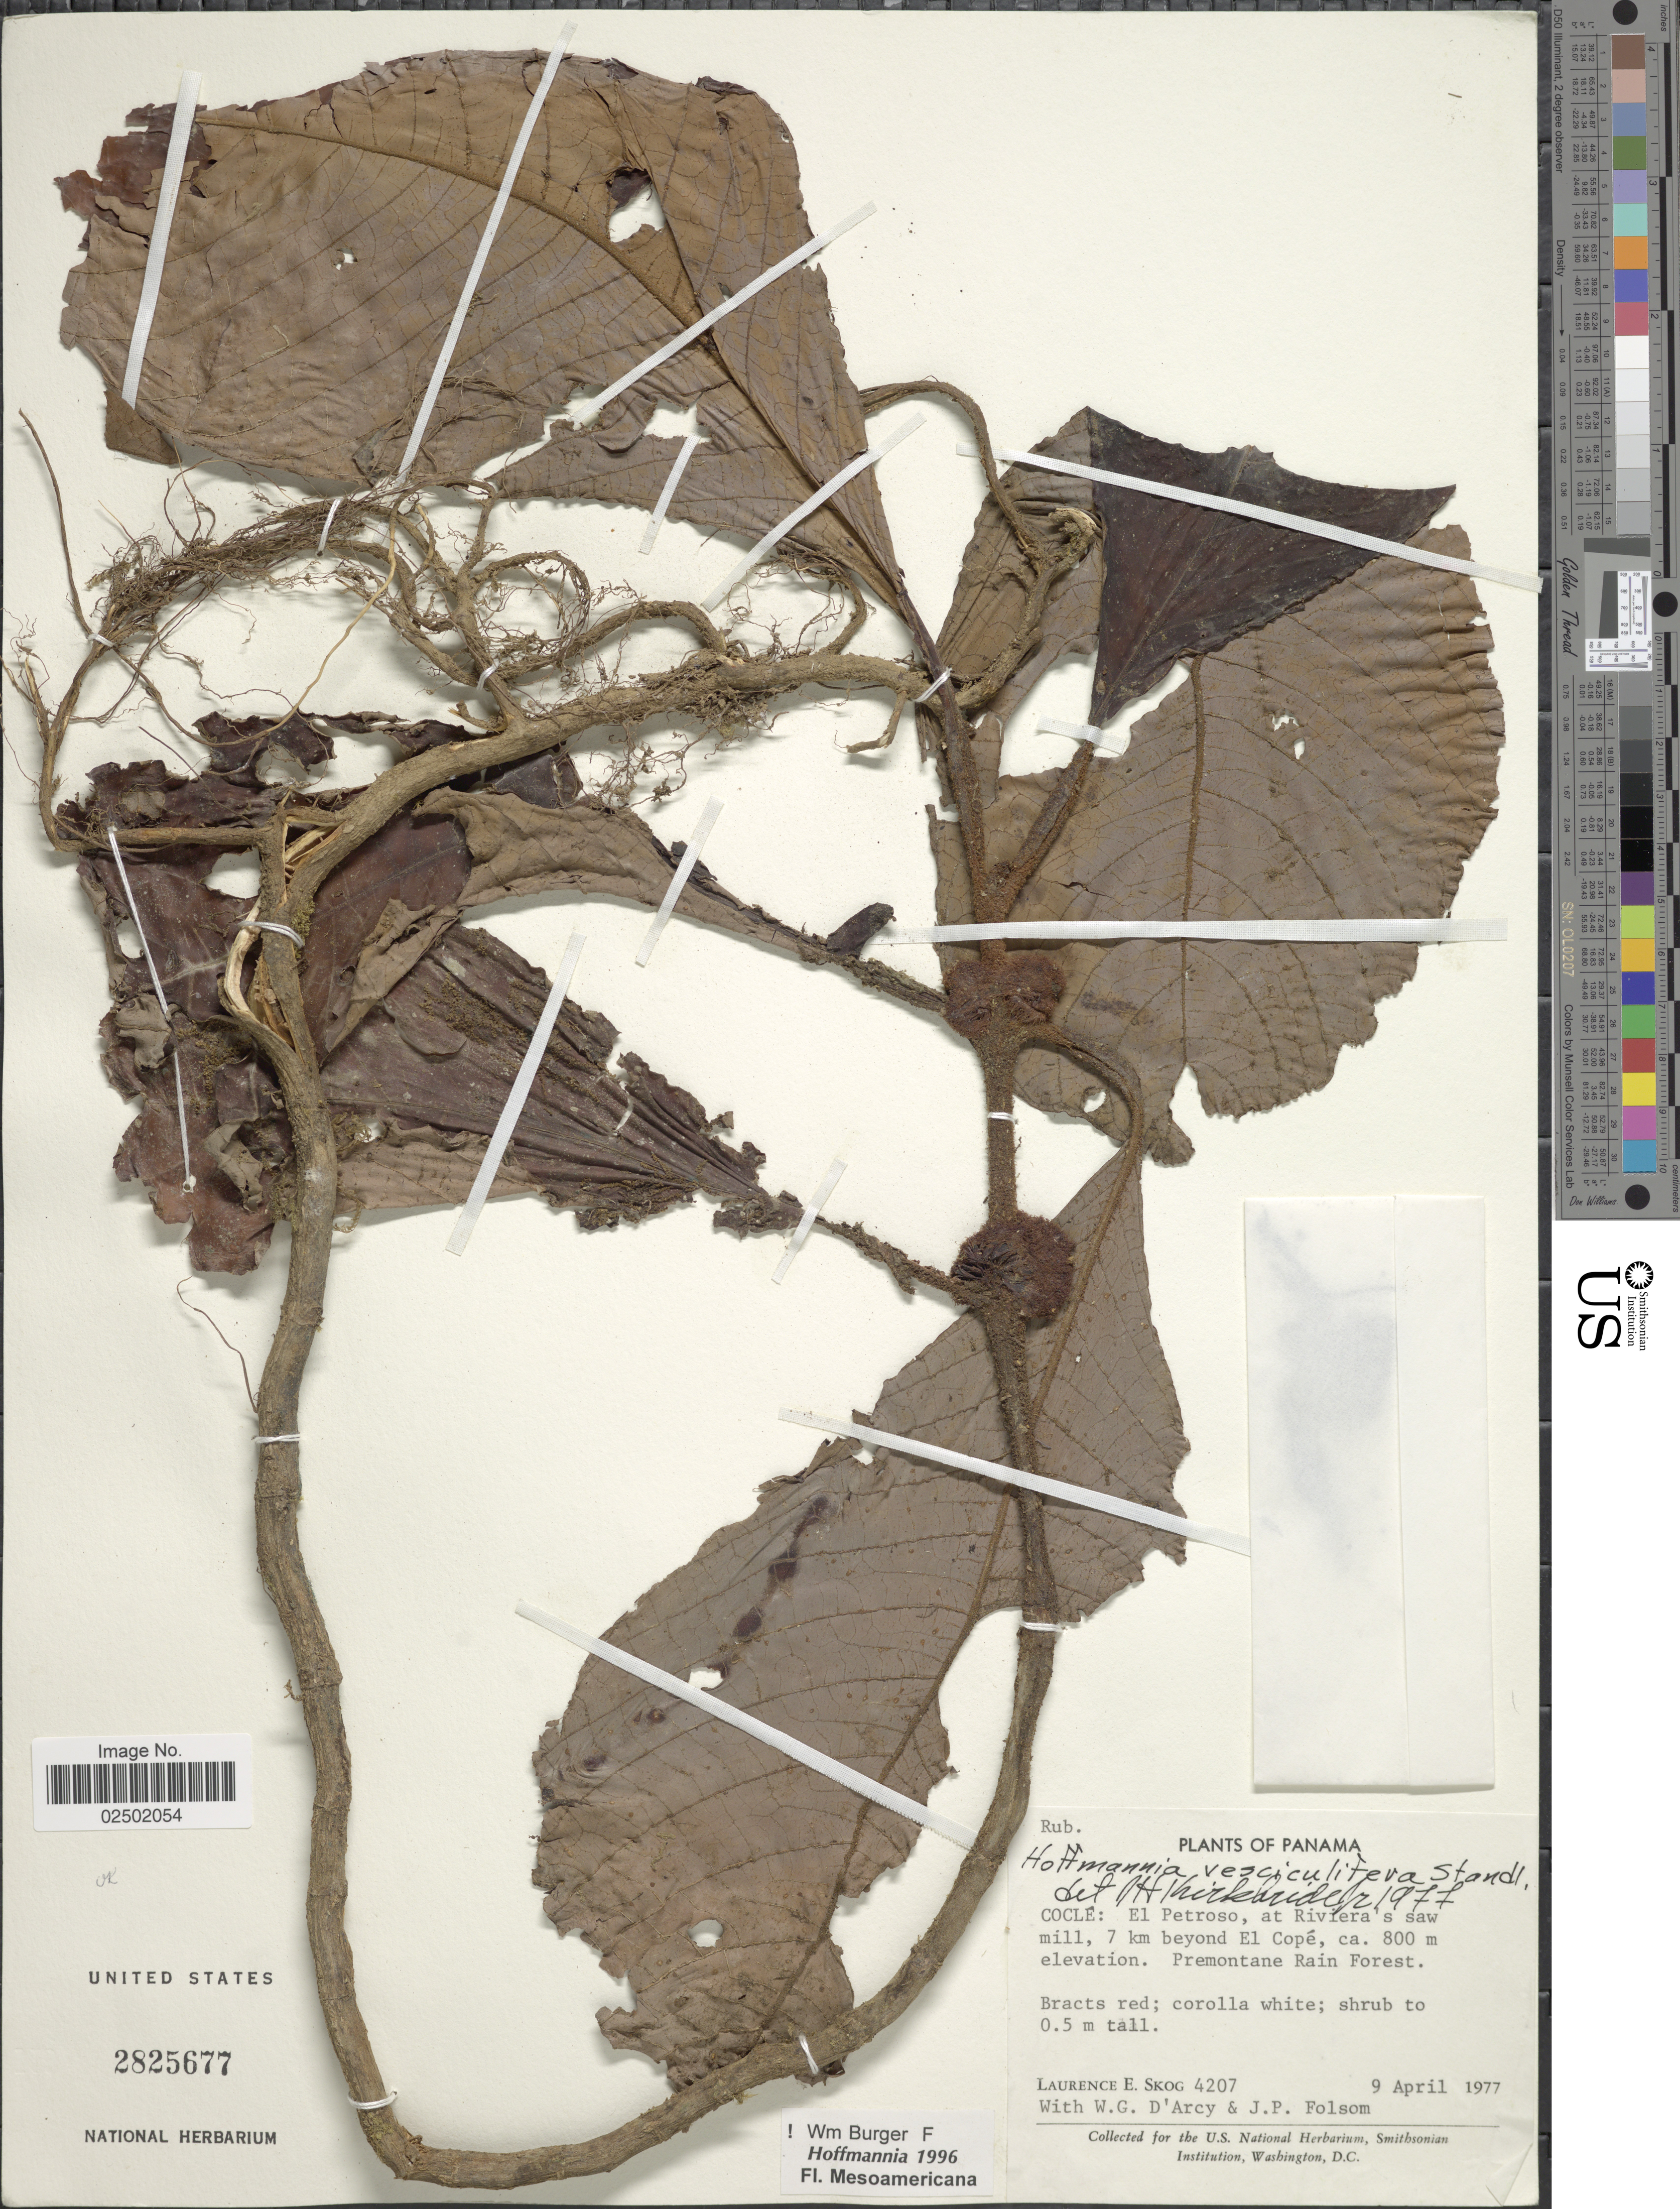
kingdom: Plantae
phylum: Tracheophyta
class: Magnoliopsida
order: Gentianales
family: Rubiaceae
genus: Hoffmannia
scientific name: Hoffmannia vesiculifera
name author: Standl.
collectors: L. E. Skog, W. G. D'Arcy & J. P. Folsom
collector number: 4207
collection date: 1977-04-09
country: Panama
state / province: Coclé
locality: Cocle: El Petroso, at Riviera s sawmill, 7 km beyond El Cope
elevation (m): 800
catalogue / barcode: US 2825677